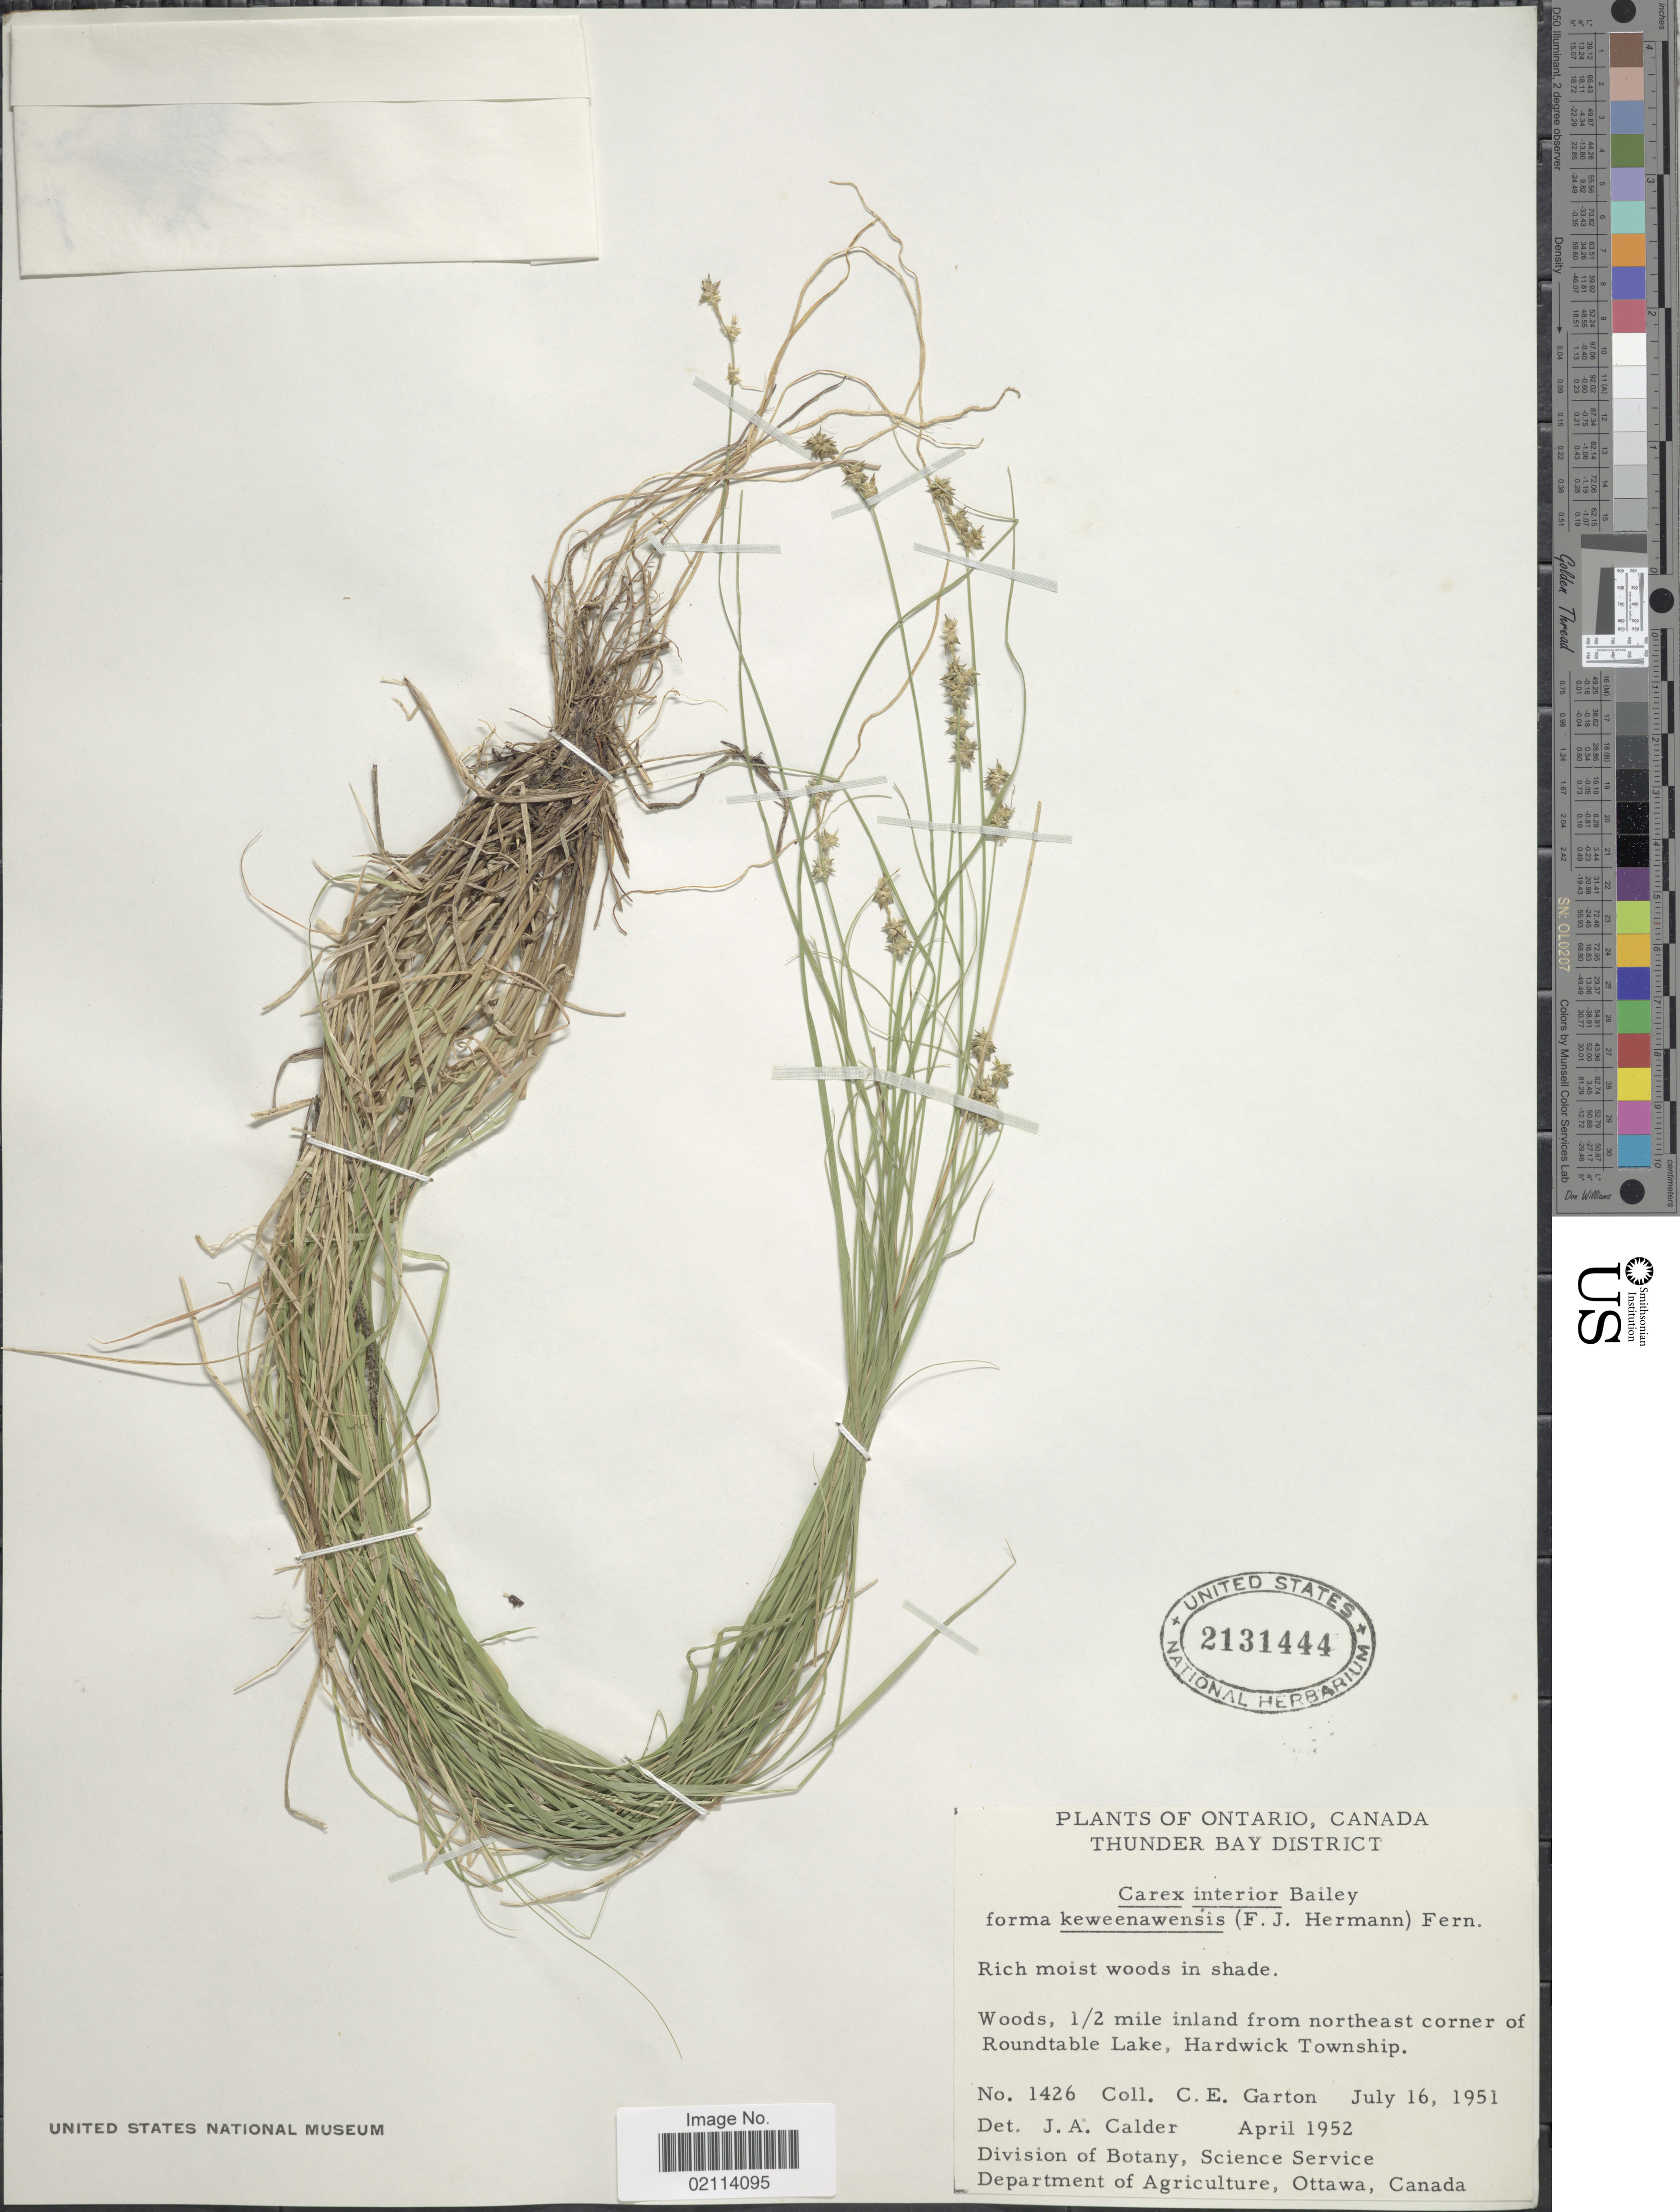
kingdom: Plantae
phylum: Tracheophyta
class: Liliopsida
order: Poales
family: Cyperaceae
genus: Carex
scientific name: Carex interior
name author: L.H. Bailey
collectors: C. E. Garton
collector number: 1426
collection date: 1951-07-16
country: Canada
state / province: Ontario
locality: Thunder Bay District, Rich moist woods in shade, woods, 1/2 mile inland from northeast corner of Roundtable Lake, Hardwick Township.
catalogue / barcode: US 2131444